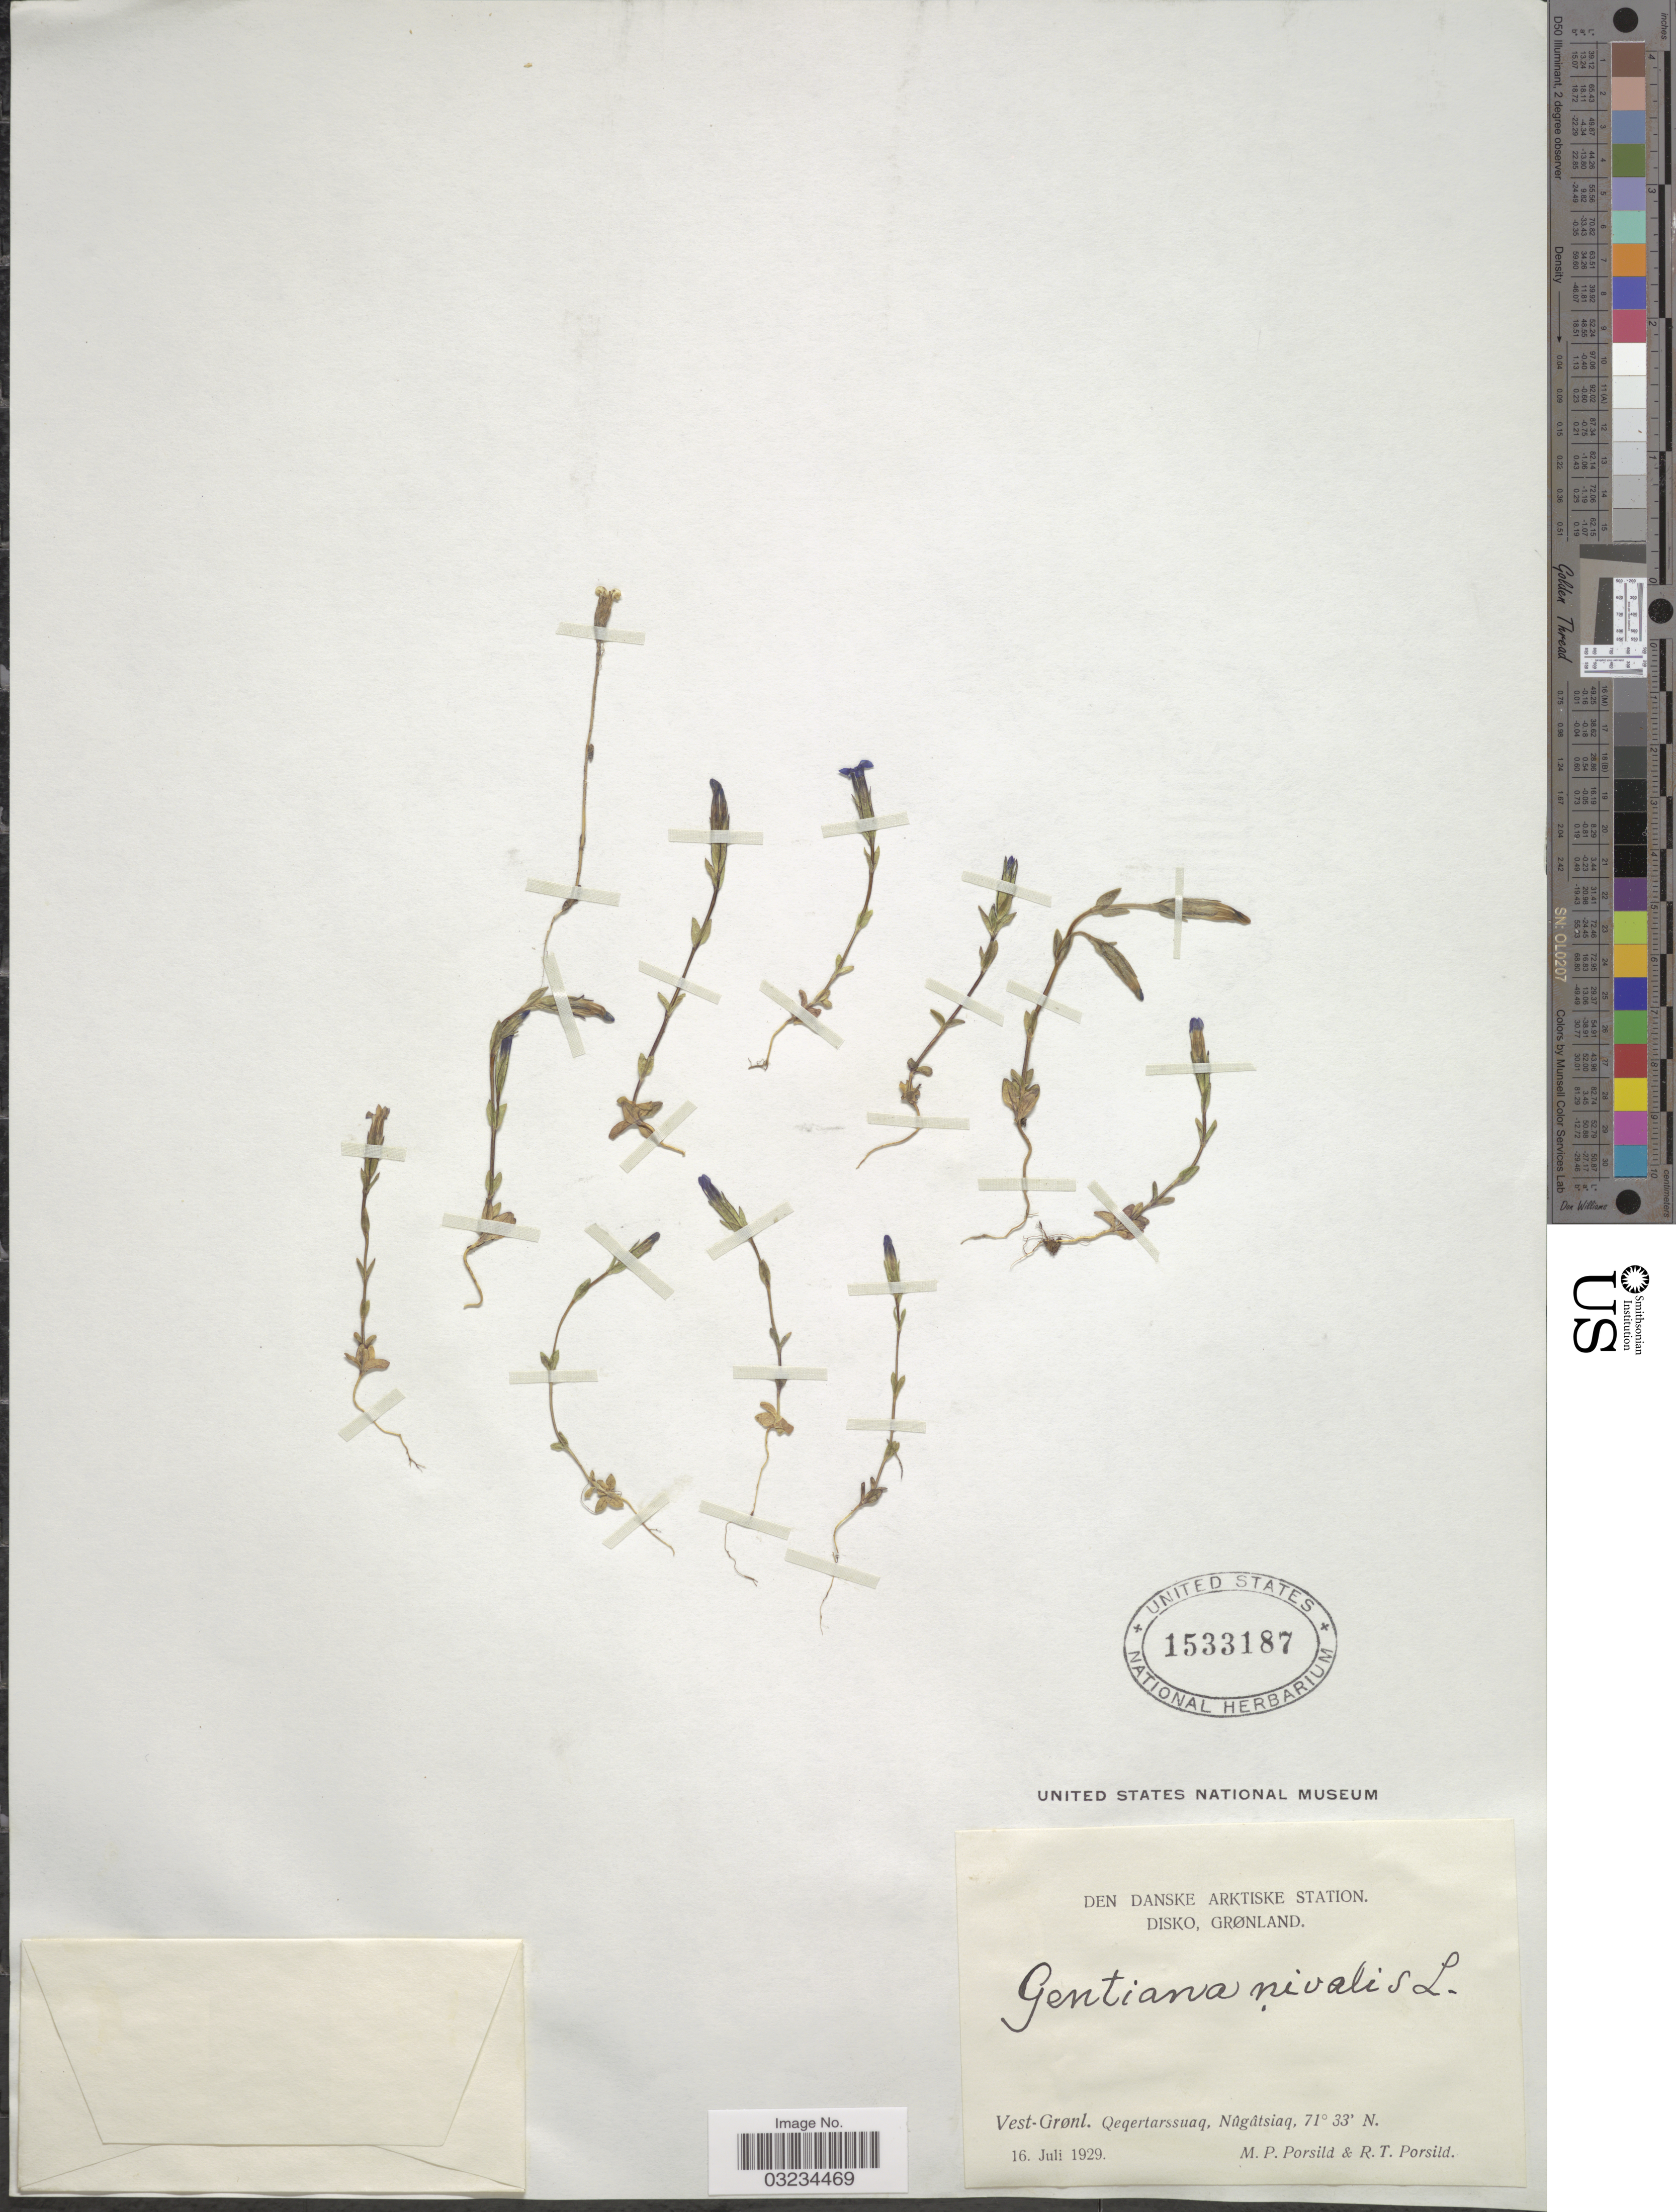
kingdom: Plantae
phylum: Tracheophyta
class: Magnoliopsida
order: Gentianales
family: Gentianaceae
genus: Gentiana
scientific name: Gentiana nivalis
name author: L.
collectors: M. P. Porsild & R. T. Porsild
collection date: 1929-07-16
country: Greenland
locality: Den Danske Arktiske Station. Disko, Grønland. Vest-Grønl. Qeqertarssuaq, Nûgâtsiaq.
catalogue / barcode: US 1533187